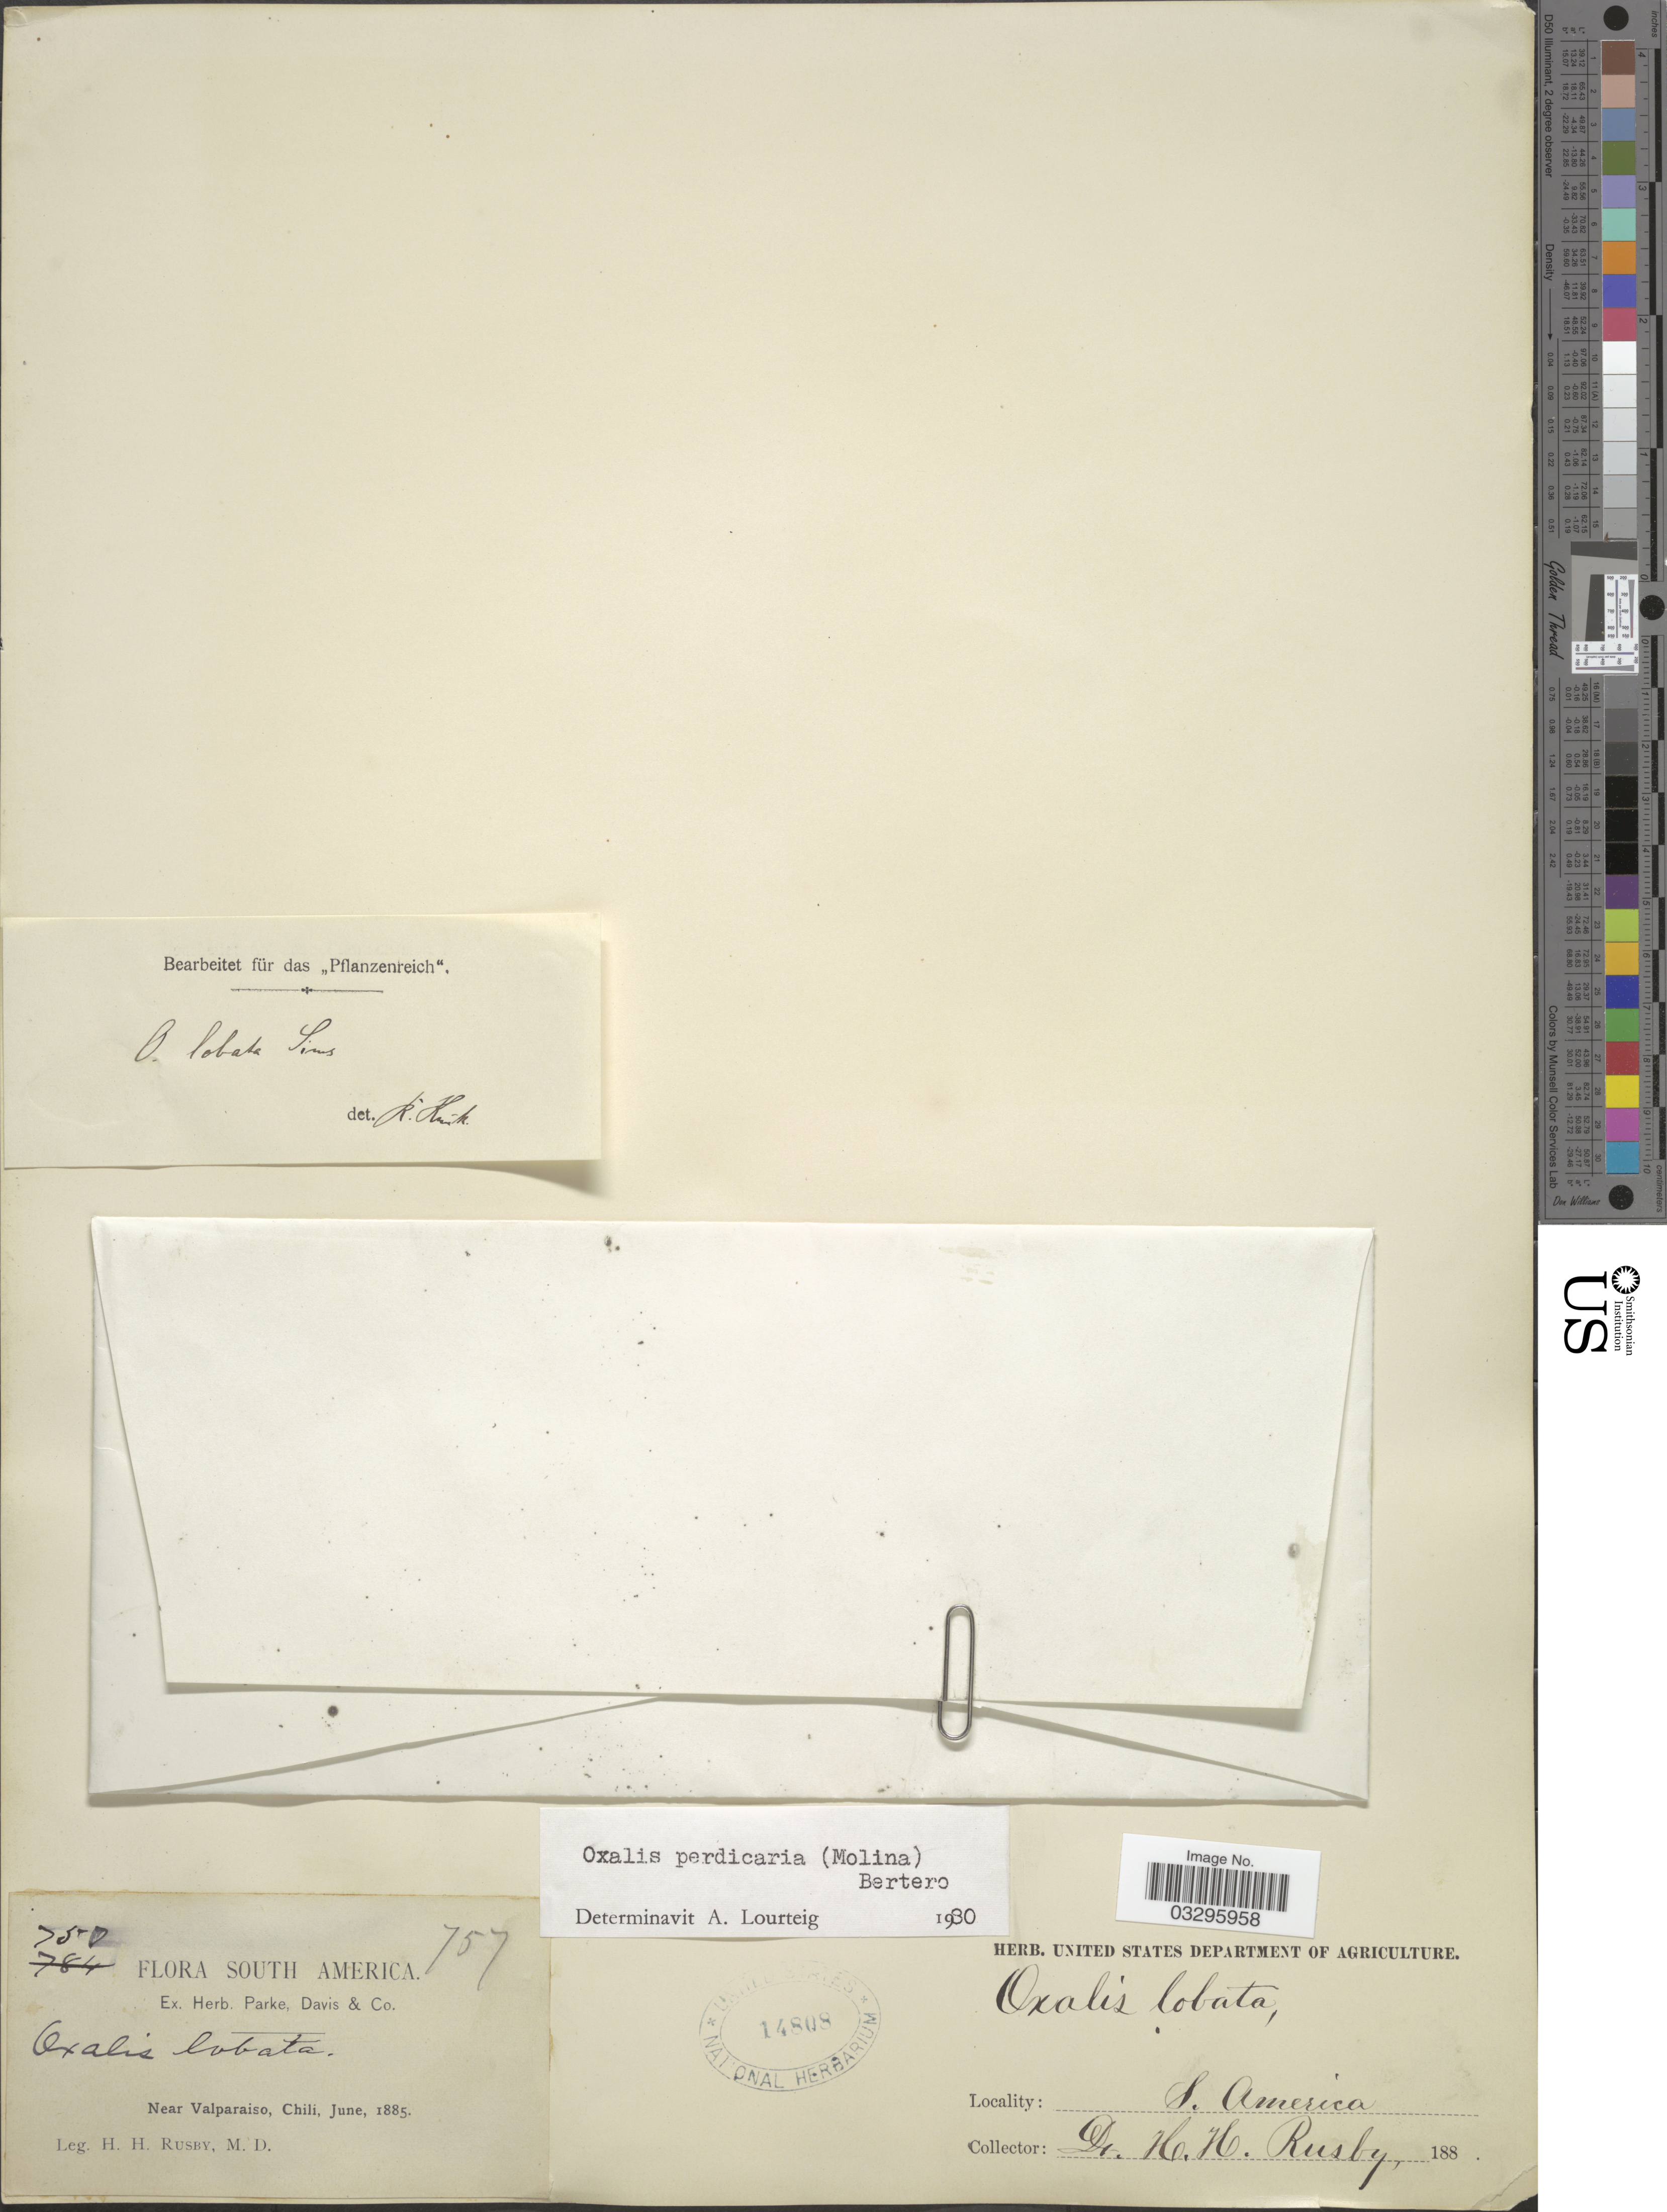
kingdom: Plantae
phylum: Tracheophyta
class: Magnoliopsida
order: Oxalidales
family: Oxalidaceae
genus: Oxalis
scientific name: Oxalis perdicaria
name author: (Molina) Bertero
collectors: H. H. Rusby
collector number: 750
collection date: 1885-06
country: Chile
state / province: Valparaíso (V)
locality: Near Valparaiso.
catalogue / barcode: US 14808